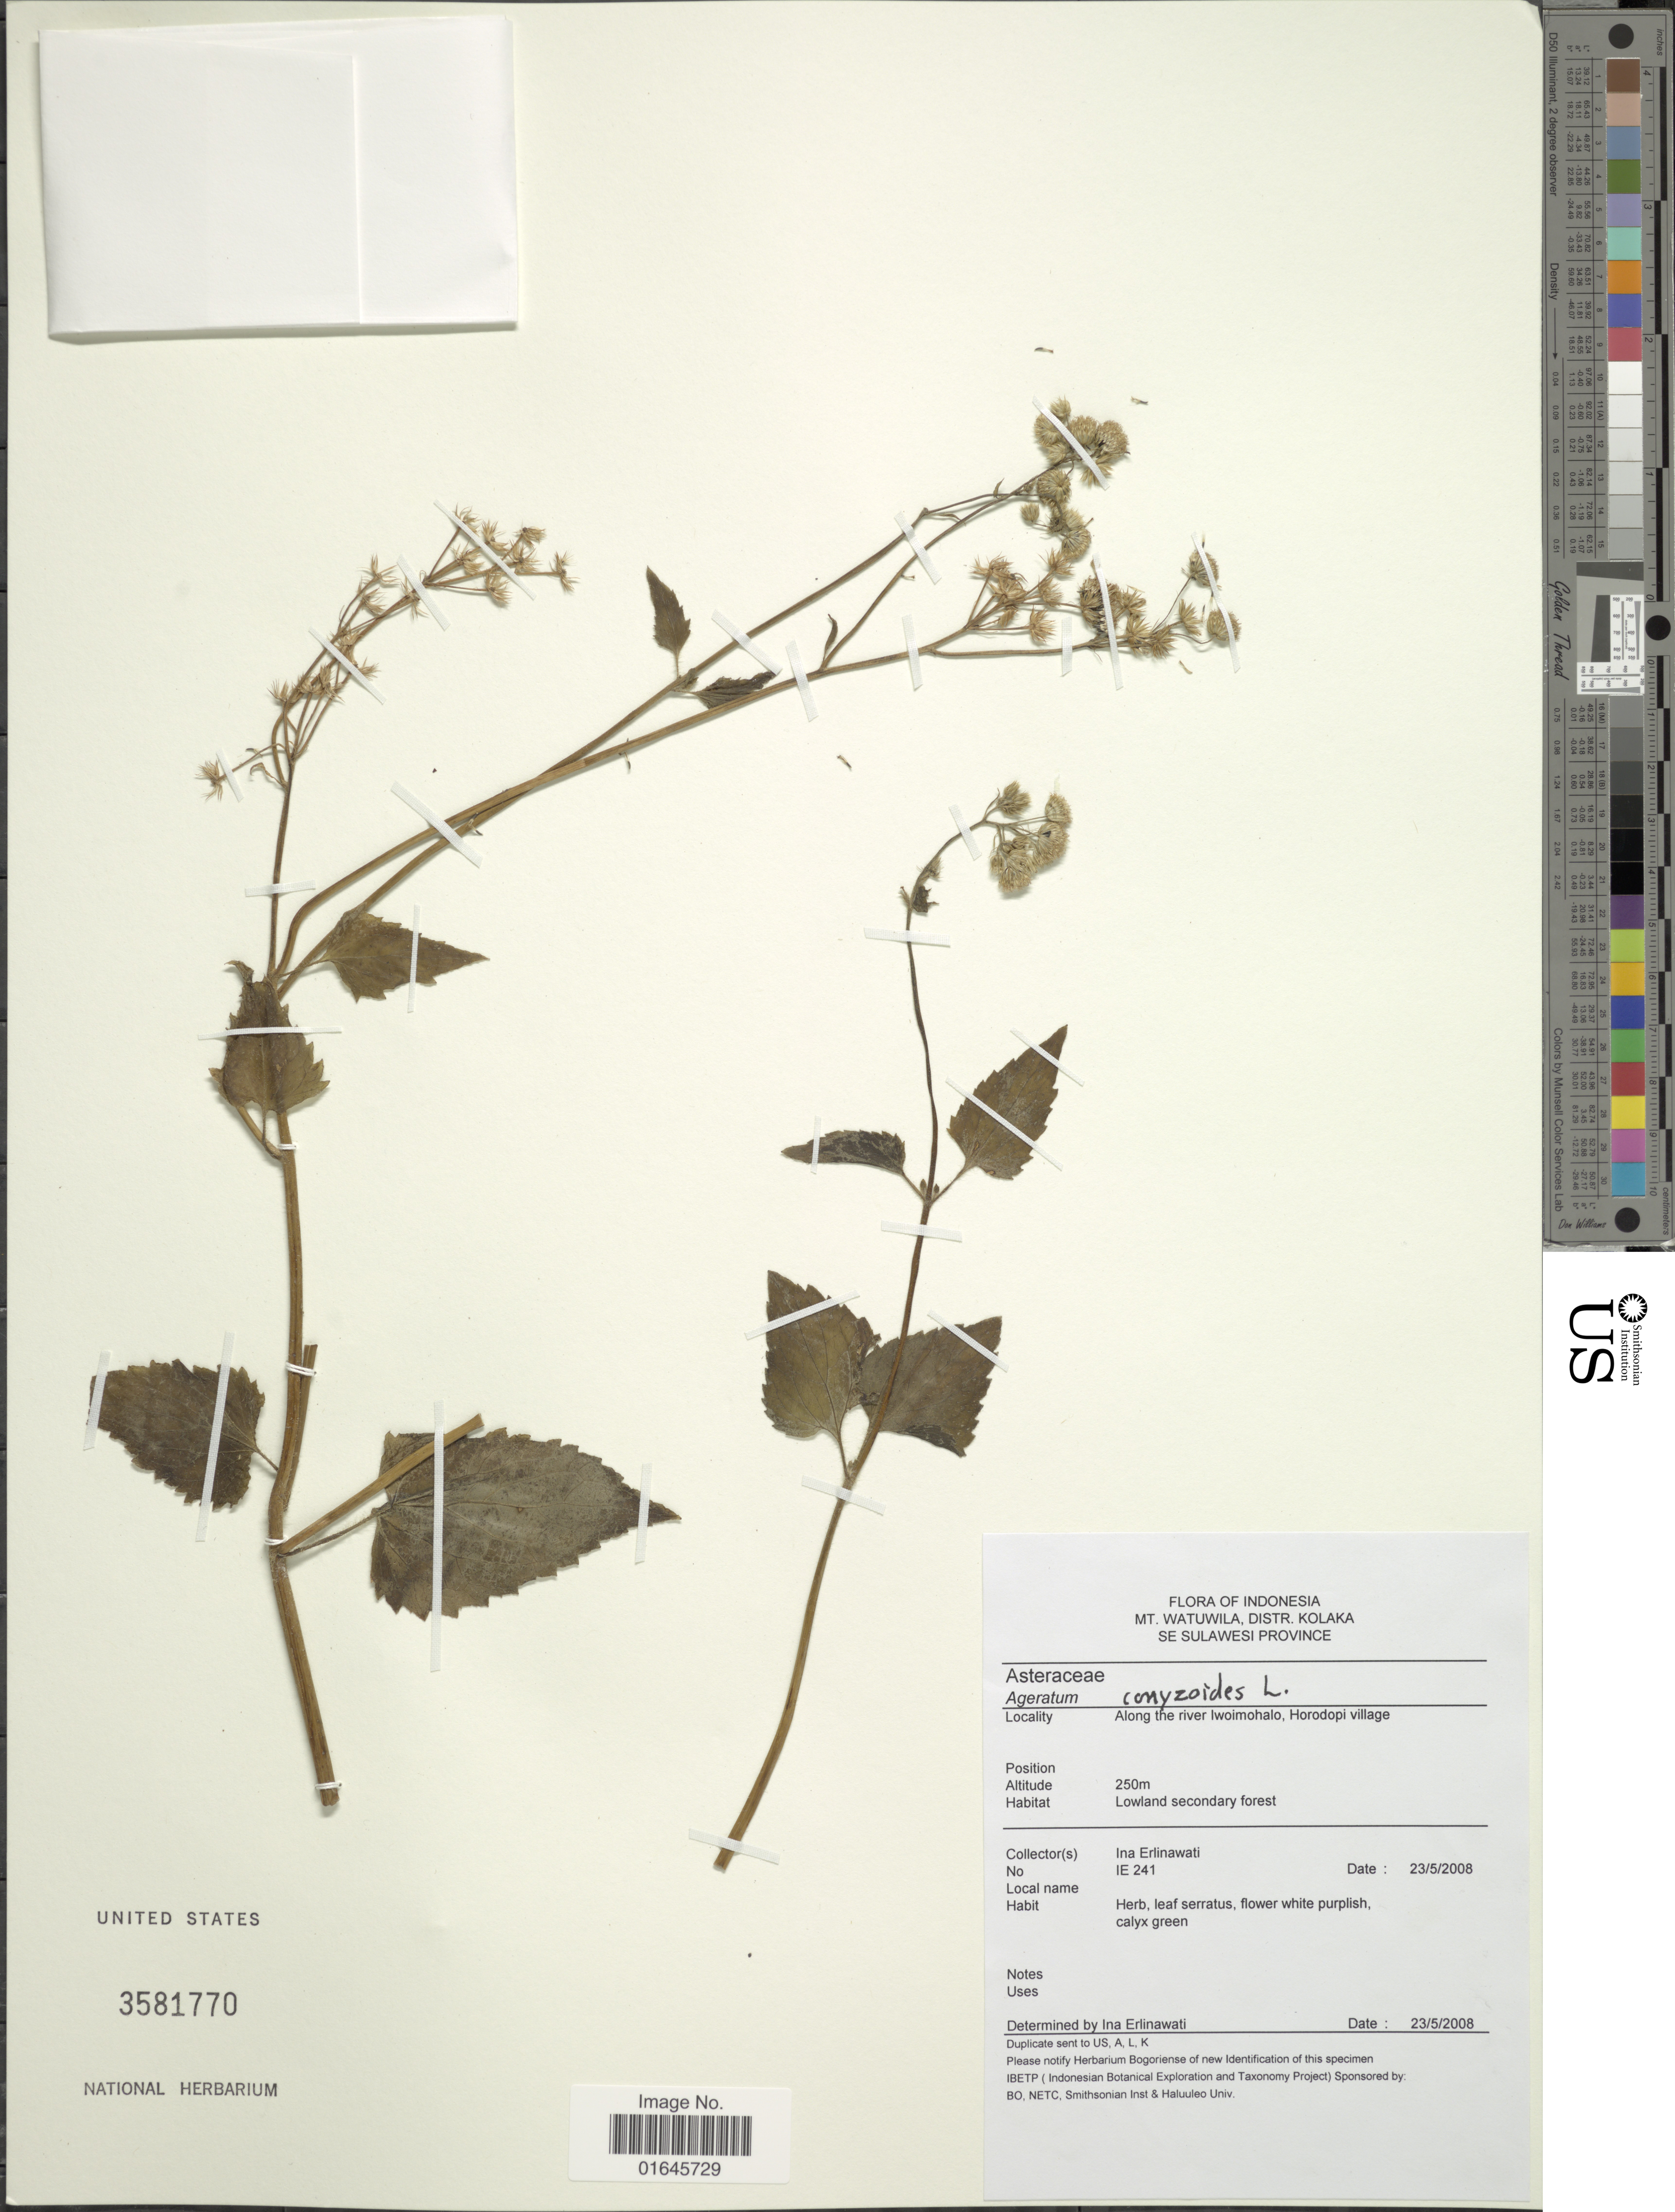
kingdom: Plantae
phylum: Tracheophyta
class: Magnoliopsida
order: Asterales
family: Asteraceae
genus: Ageratum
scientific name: Ageratum conyzoides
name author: L.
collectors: I. Erlinawati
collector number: IE 241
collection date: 2008-05-23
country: Indonesia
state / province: Sulawesi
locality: Mt. Watuwila, Distr. Kolaka, SE Sulawesi, Along the river Iwoimohalo, Horodopi village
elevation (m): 250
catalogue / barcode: US 3581770